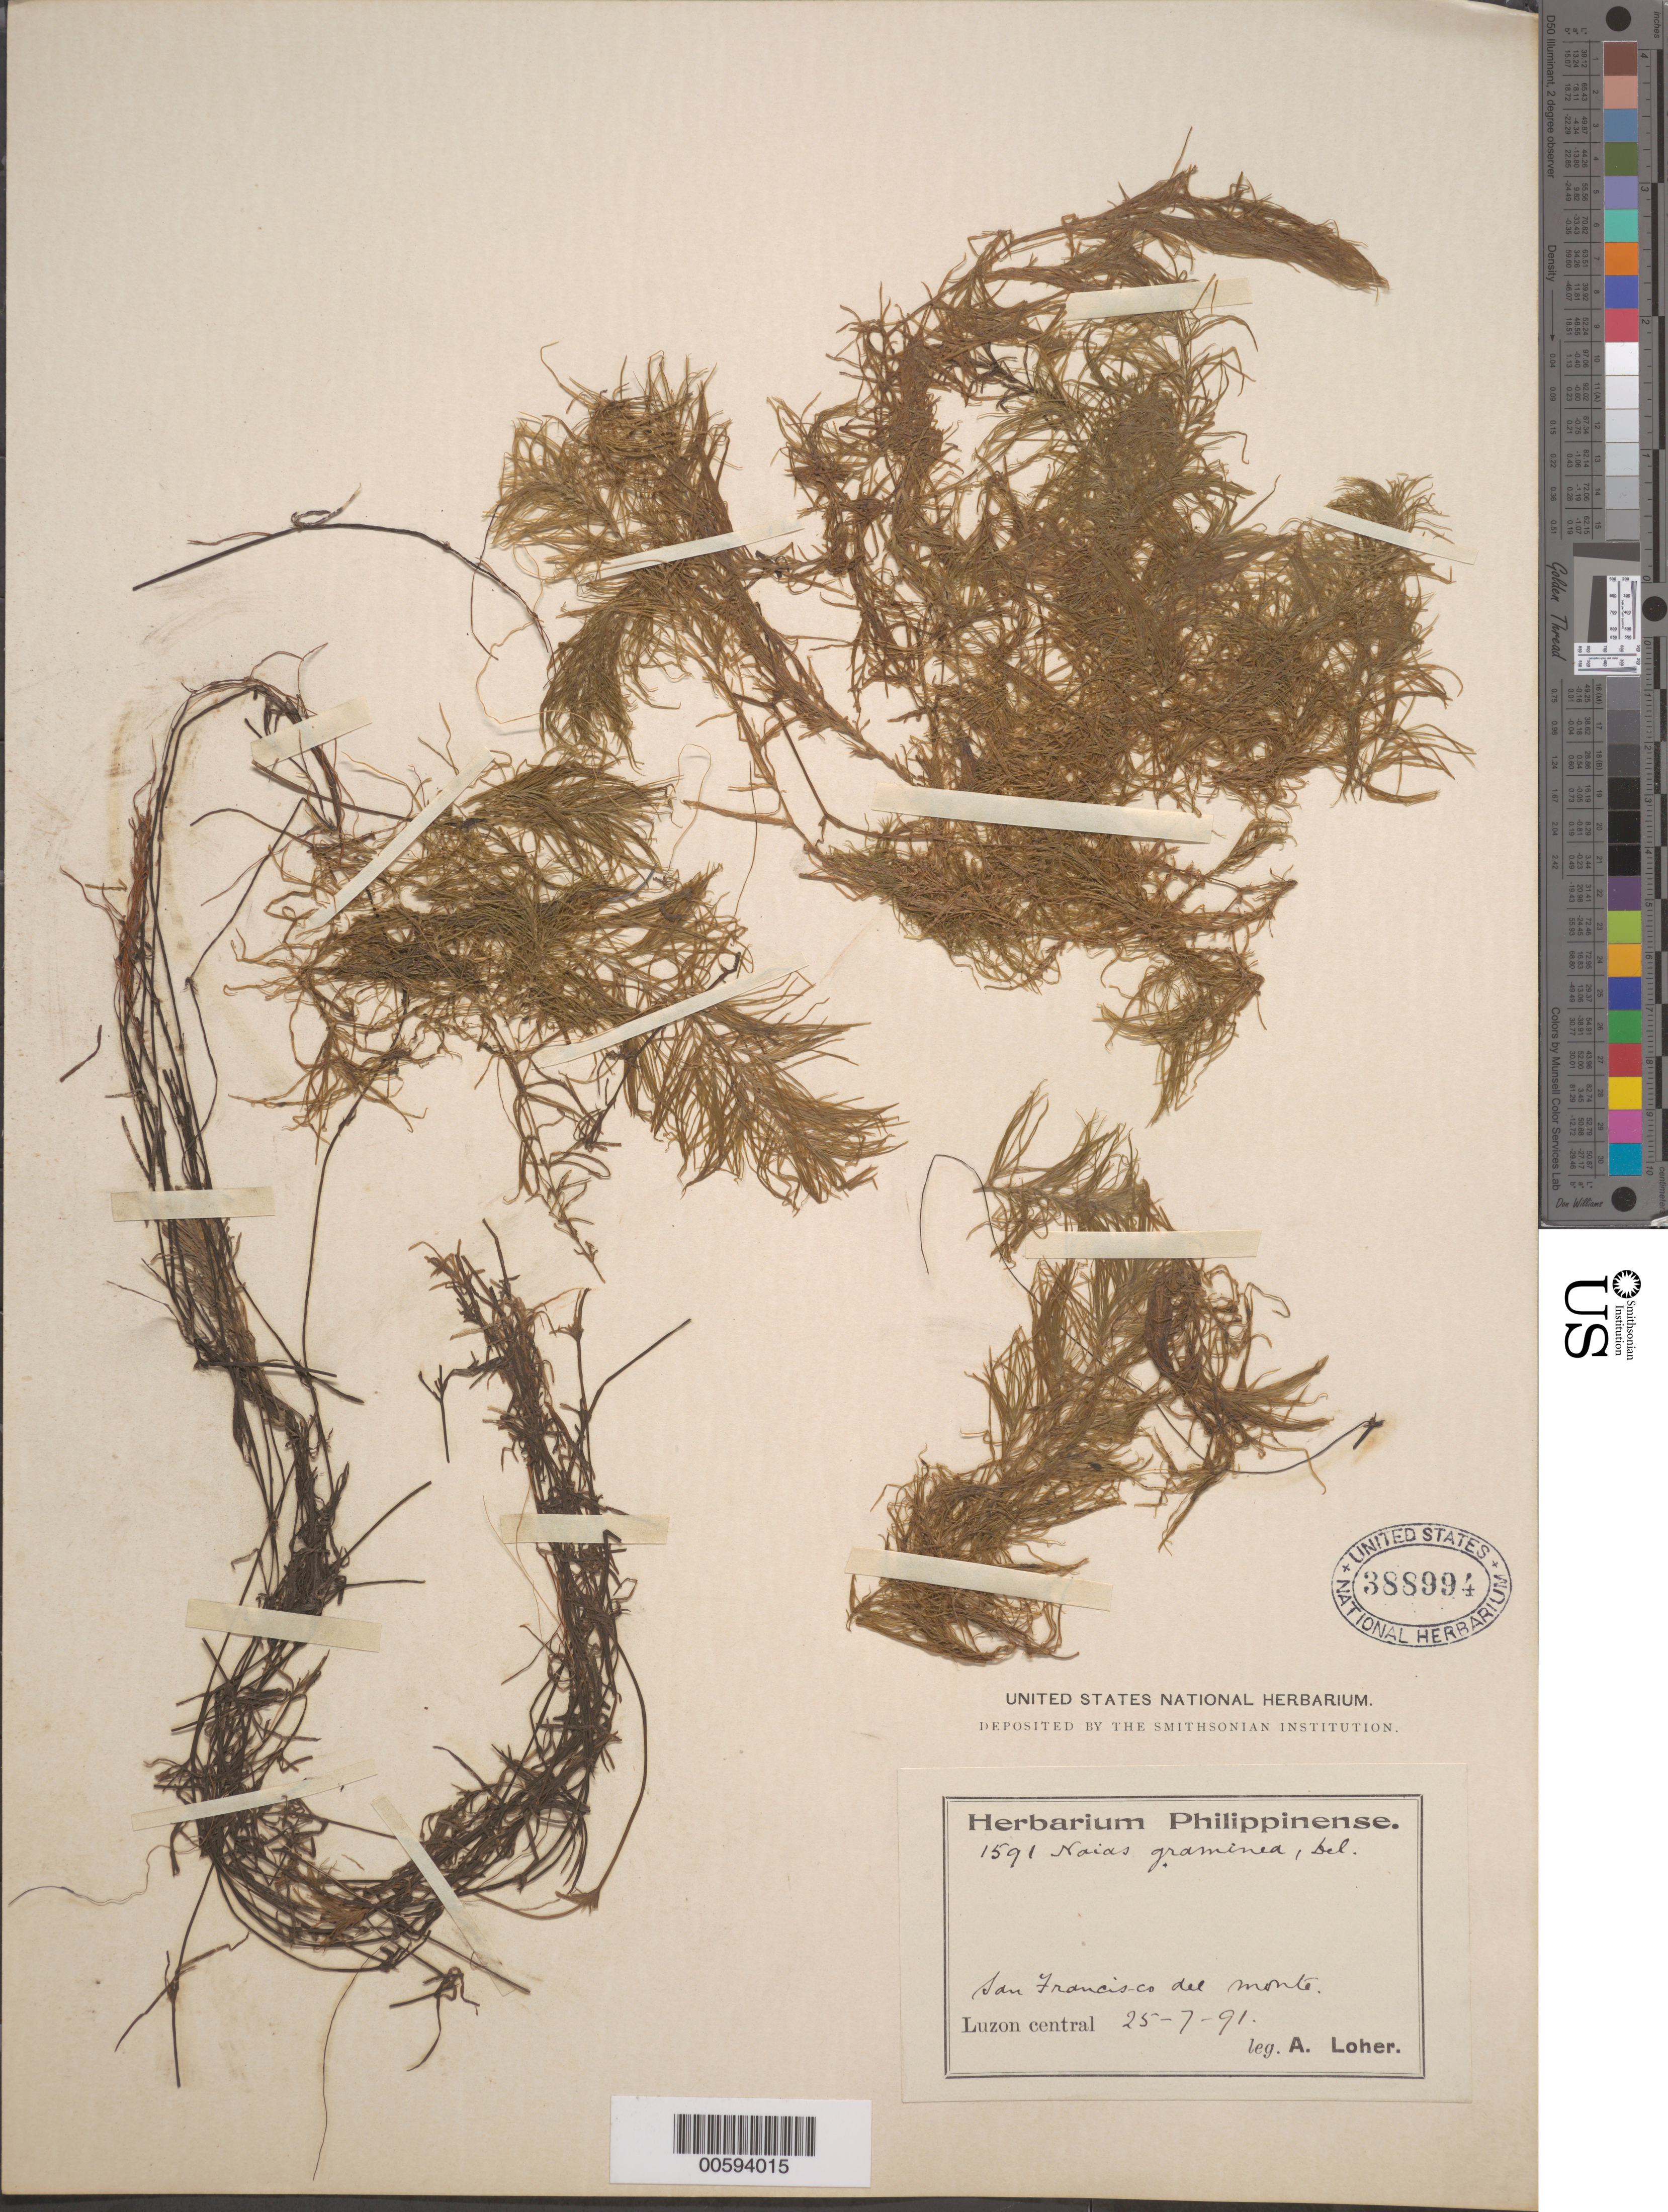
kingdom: Plantae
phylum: Tracheophyta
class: Liliopsida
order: Alismatales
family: Hydrocharitaceae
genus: Najas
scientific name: Najas graminea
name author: Delile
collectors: A. Loher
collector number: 1591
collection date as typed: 25 Jul 1891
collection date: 1891-07-25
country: Philippines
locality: San Francisco del Monte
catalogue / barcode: US 388994